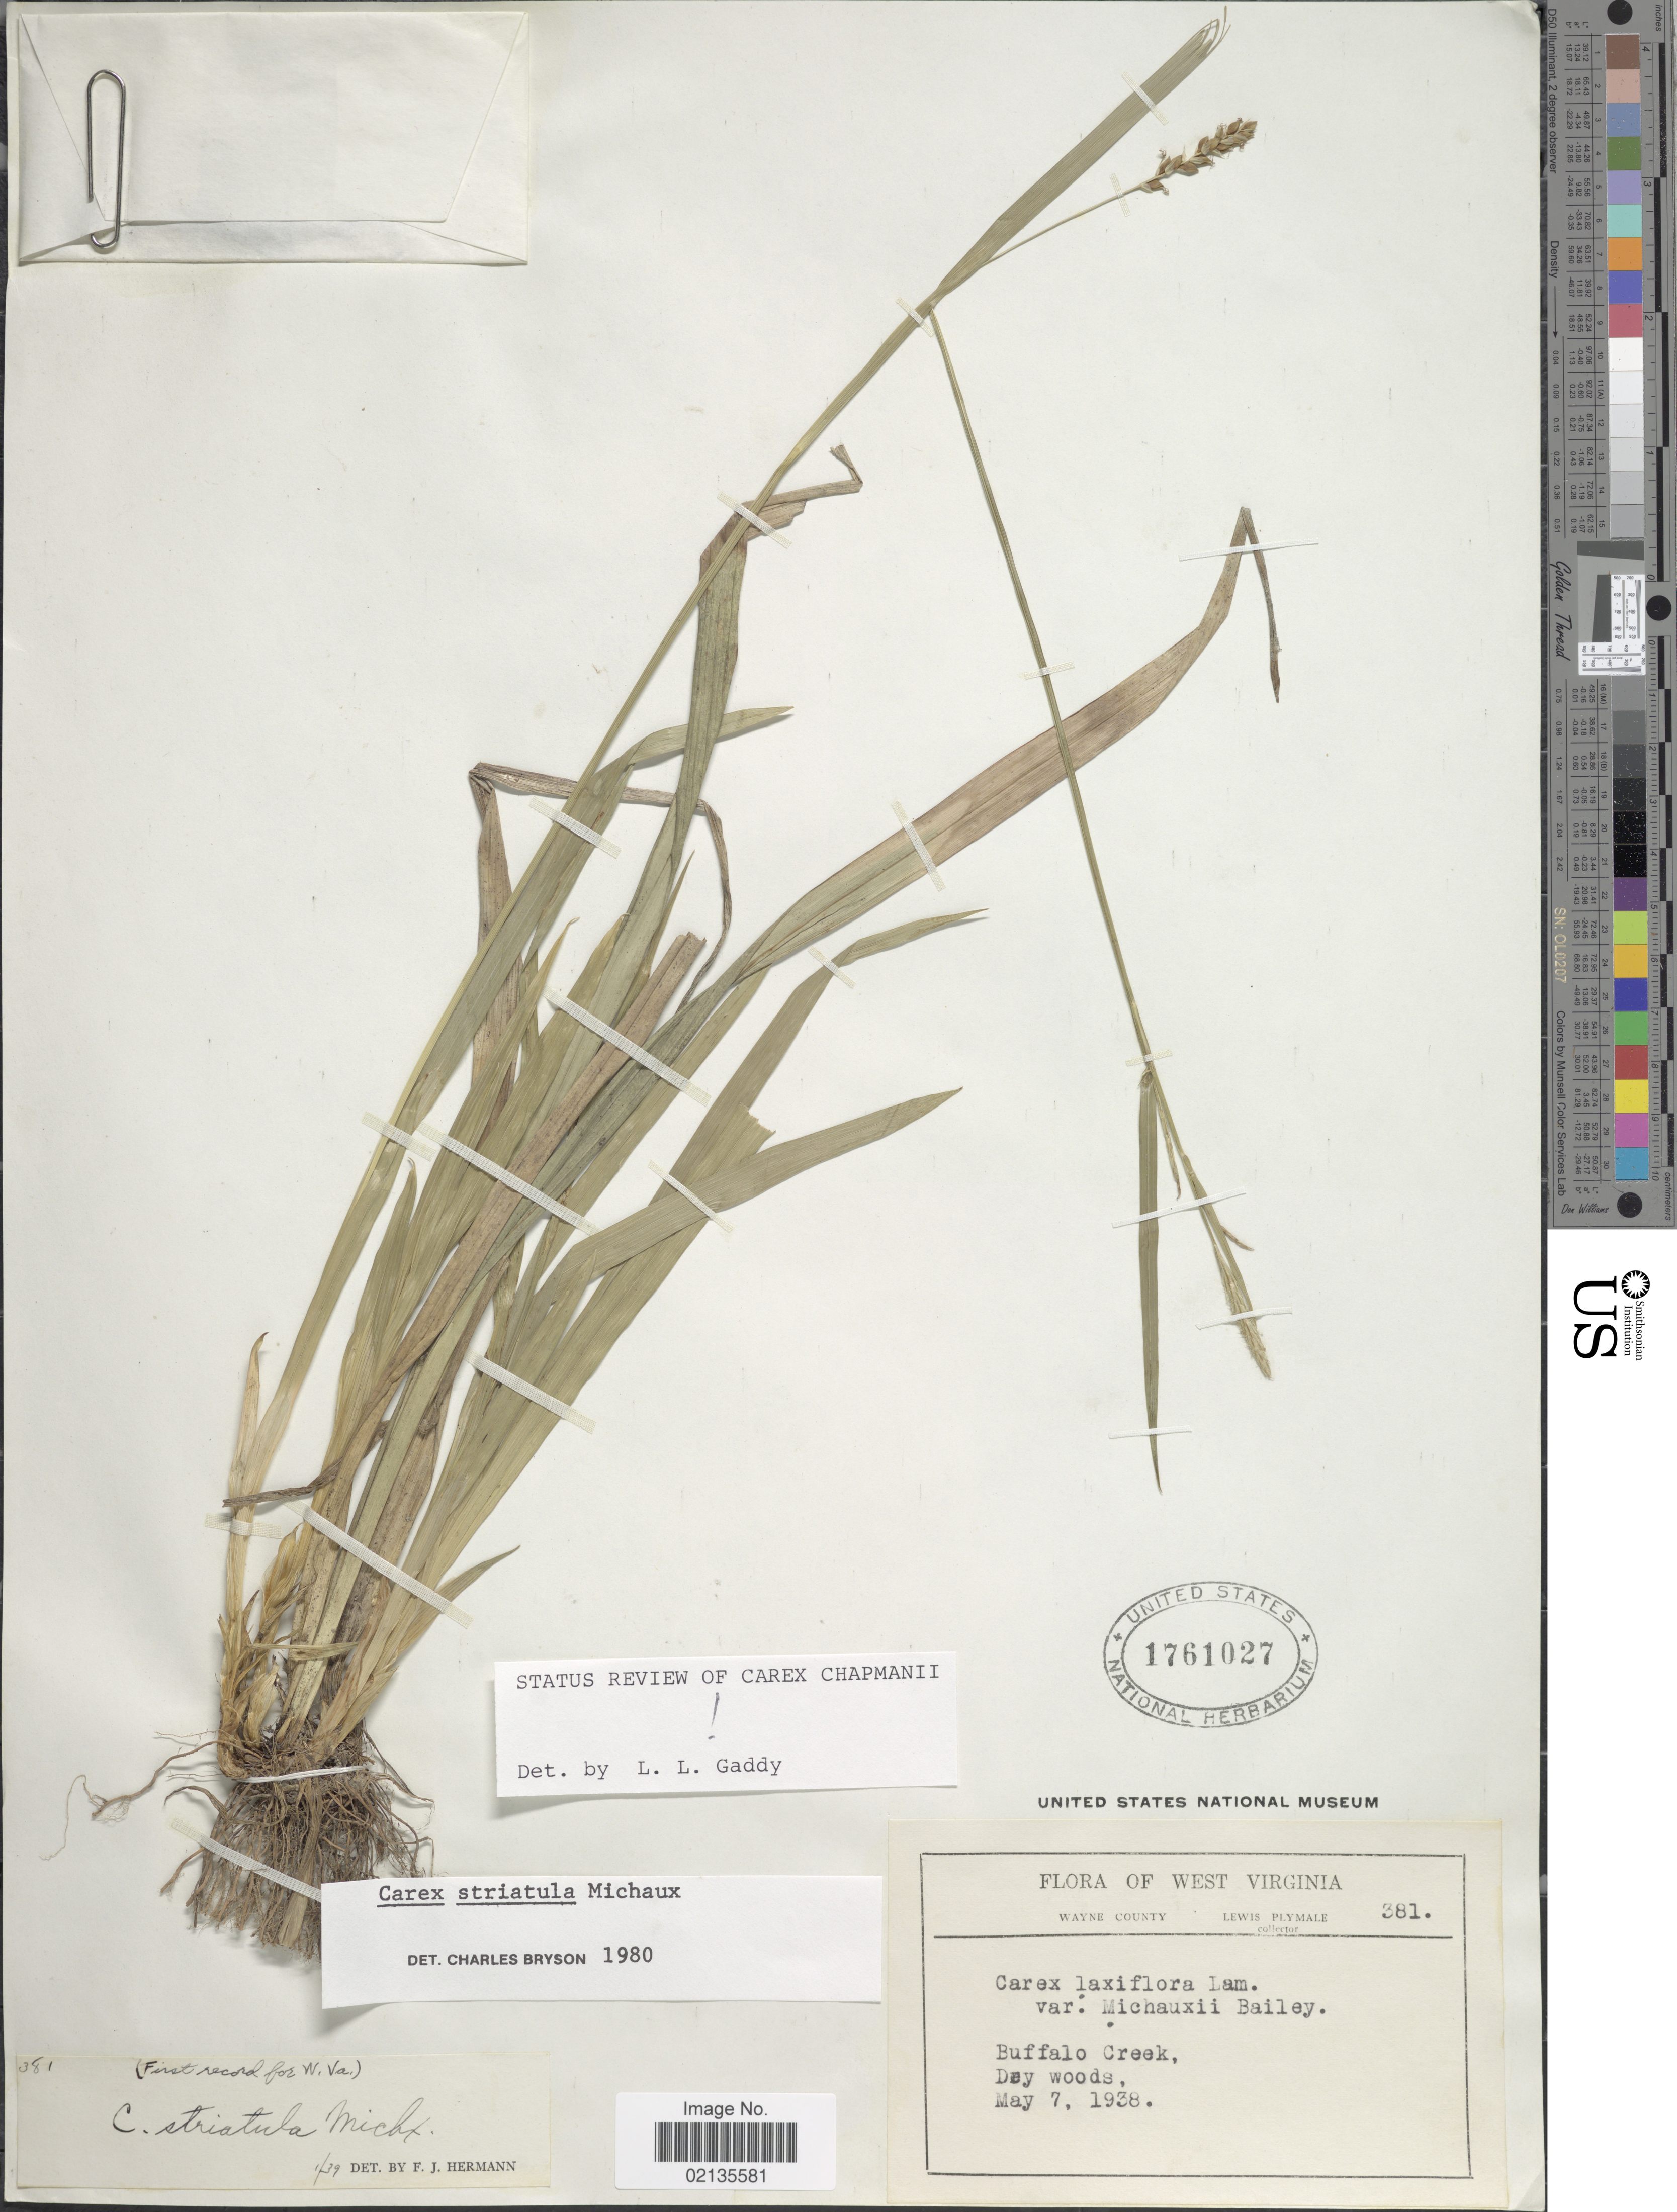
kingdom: Plantae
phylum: Tracheophyta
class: Liliopsida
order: Poales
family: Cyperaceae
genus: Carex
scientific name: Carex striatula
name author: Michx.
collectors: L. Plymale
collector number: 381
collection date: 1938-05-07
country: United States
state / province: Washington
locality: Wayne County, Buffalo Creek, Day woods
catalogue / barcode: US 1761027